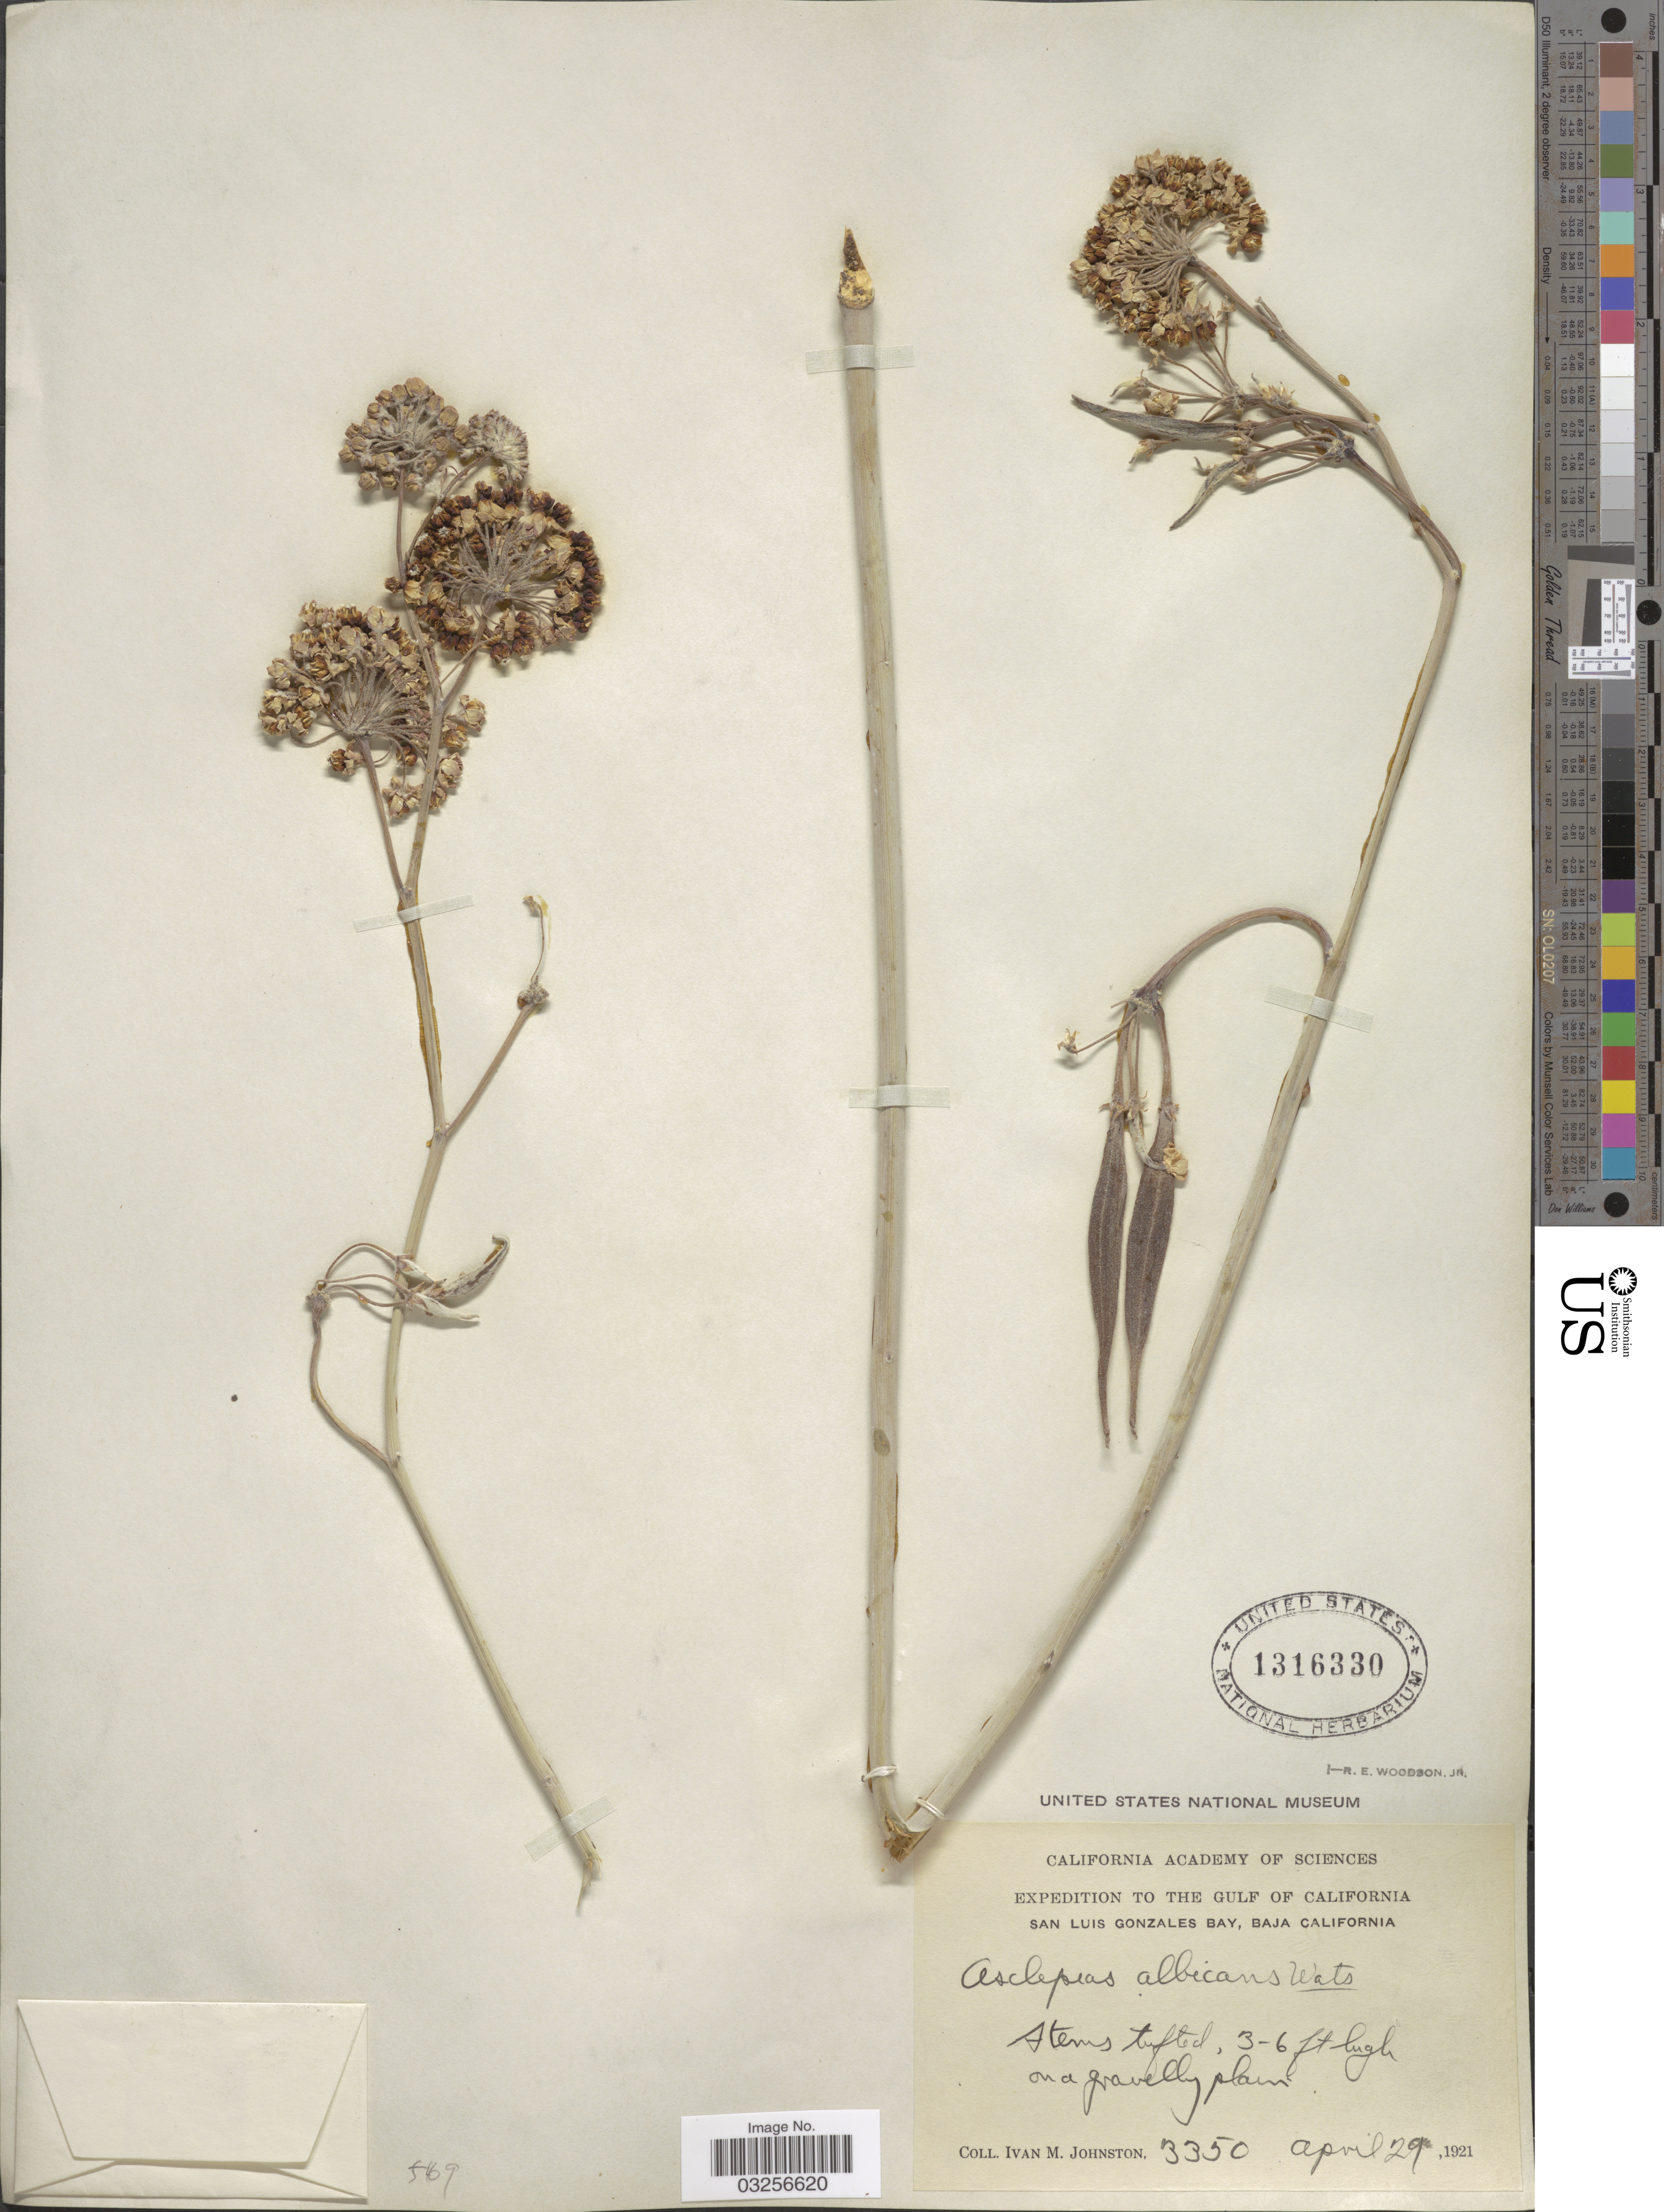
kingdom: Plantae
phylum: Tracheophyta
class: Magnoliopsida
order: Gentianales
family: Apocynaceae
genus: Asclepias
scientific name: Asclepias albicans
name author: S. Watson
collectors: I.M. Johnston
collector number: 3350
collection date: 1921-04-29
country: Mexico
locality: The Gulf of California, San Luis Gonzales Bay.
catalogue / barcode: US 1316330